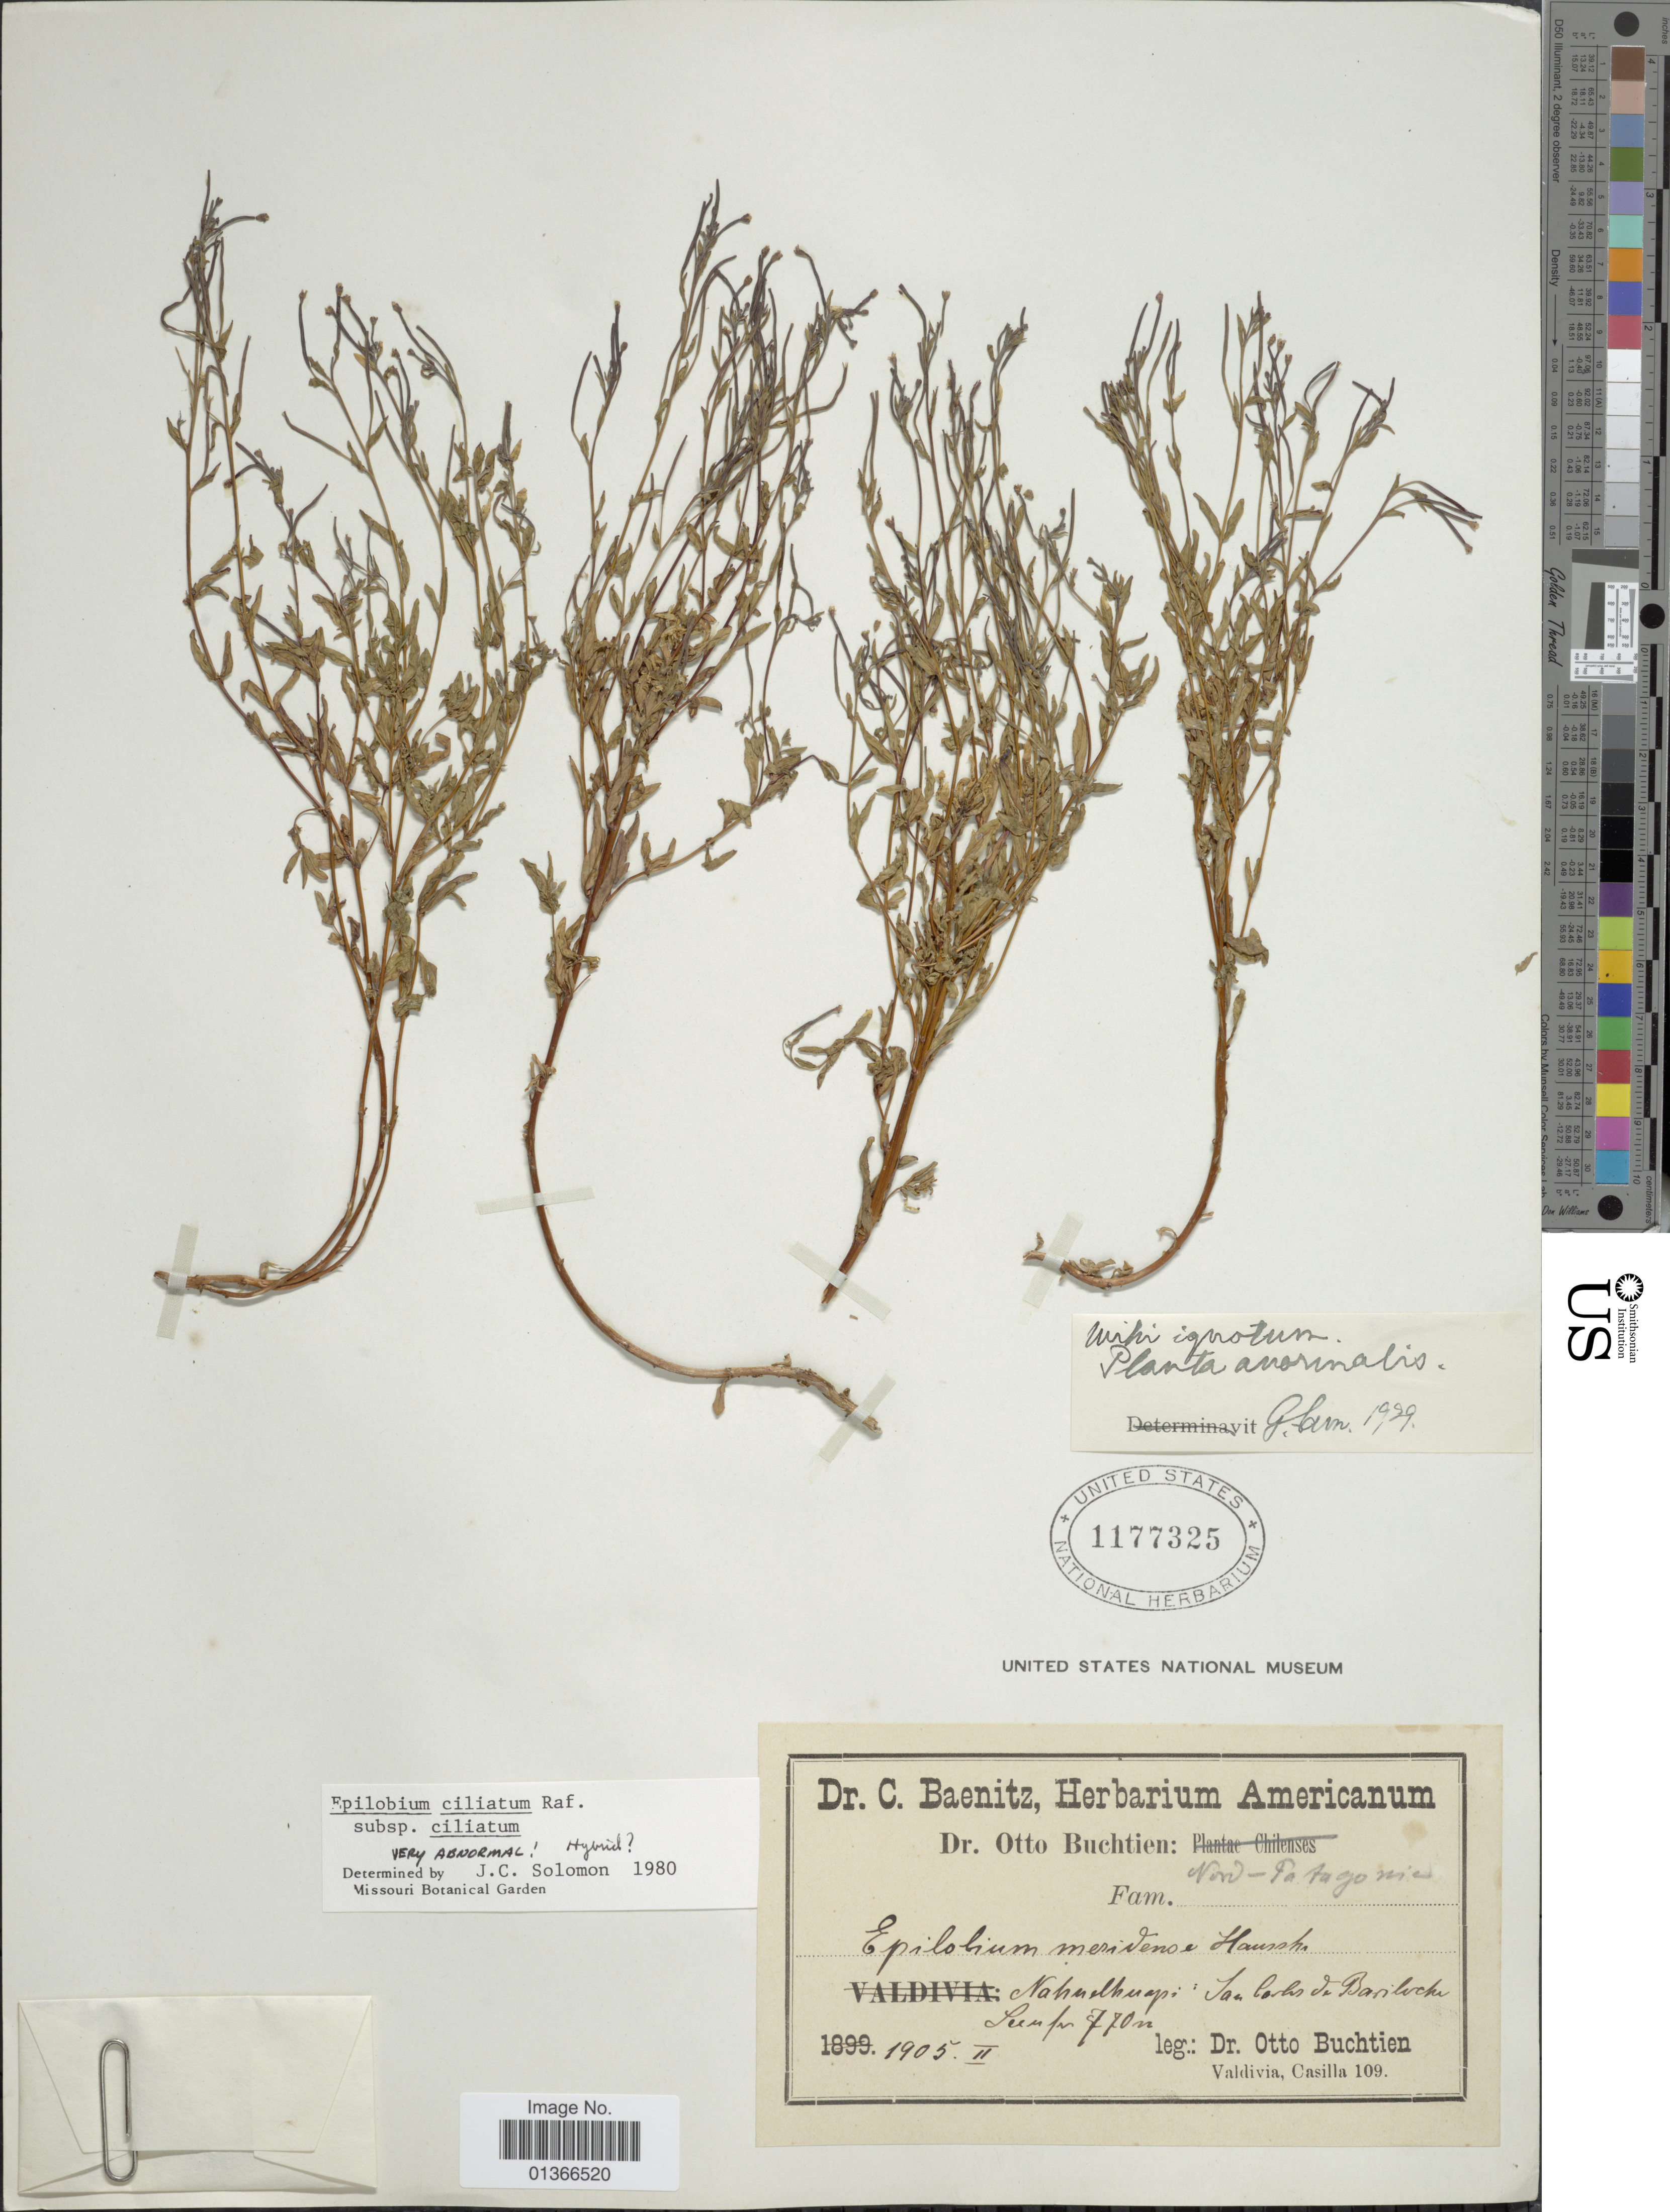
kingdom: Plantae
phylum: Tracheophyta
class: Magnoliopsida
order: Myrtales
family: Onagraceae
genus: Epilobium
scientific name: Epilobium ciliatum subsp. ciliatum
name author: Raf.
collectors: O. Buchtien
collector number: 109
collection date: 1905-02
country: Argentina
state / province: Rio Negro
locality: Nahuelhuapi, San Carlos de Bariloche, Seeufer.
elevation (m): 770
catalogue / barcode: US 1177325